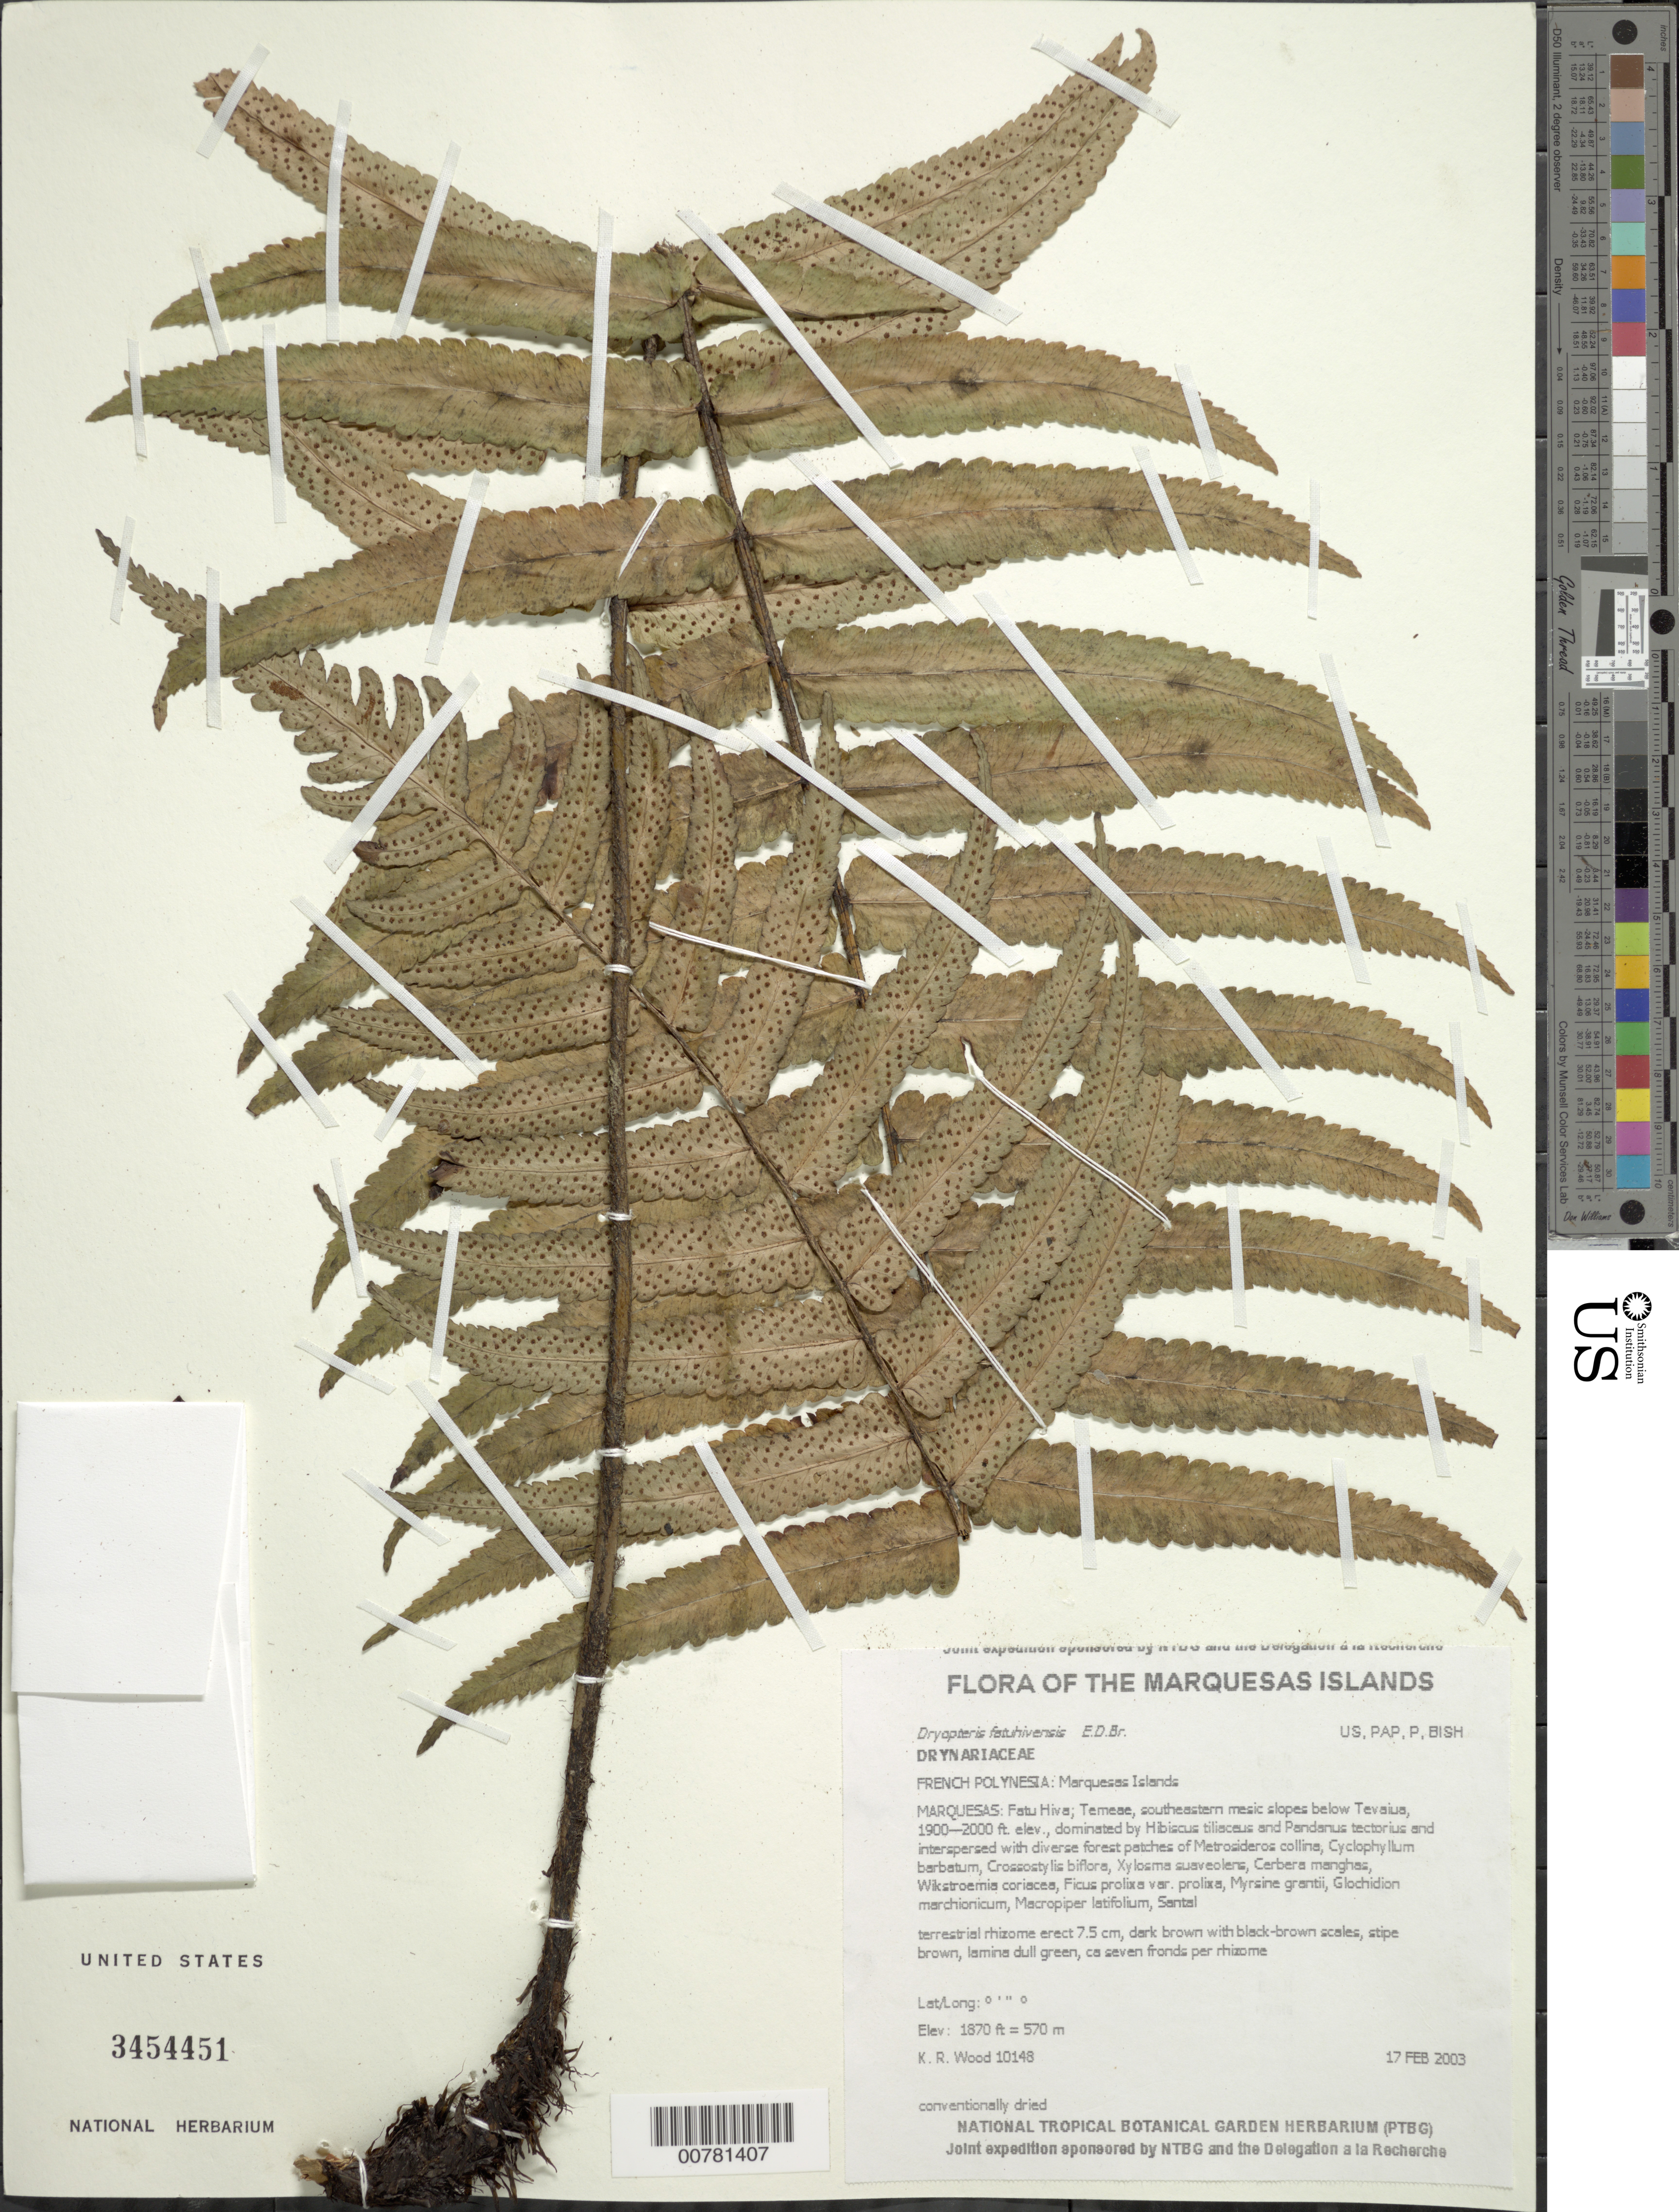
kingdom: Plantae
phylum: Tracheophyta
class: Polypodiopsida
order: Polypodiales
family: Dryopteridaceae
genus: Dryopteris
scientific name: Dryopteris fatuhivensis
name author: E.D. Br.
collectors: K. R. Wood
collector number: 10148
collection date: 2003-02-17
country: French Polynesia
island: Fatu Hiva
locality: Temeae, southeastern mesic slopes below Tevaiua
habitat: Dominated by Hibiscus tiliaceus and Pandanus tectorius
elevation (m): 570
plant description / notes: Habitat degradation and destruction by feral goats and cattle, catastrophic extinction through environmental events, predation by rats that eat seeds, competition with non-native plant taxa such as Psidium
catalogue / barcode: US 3454451